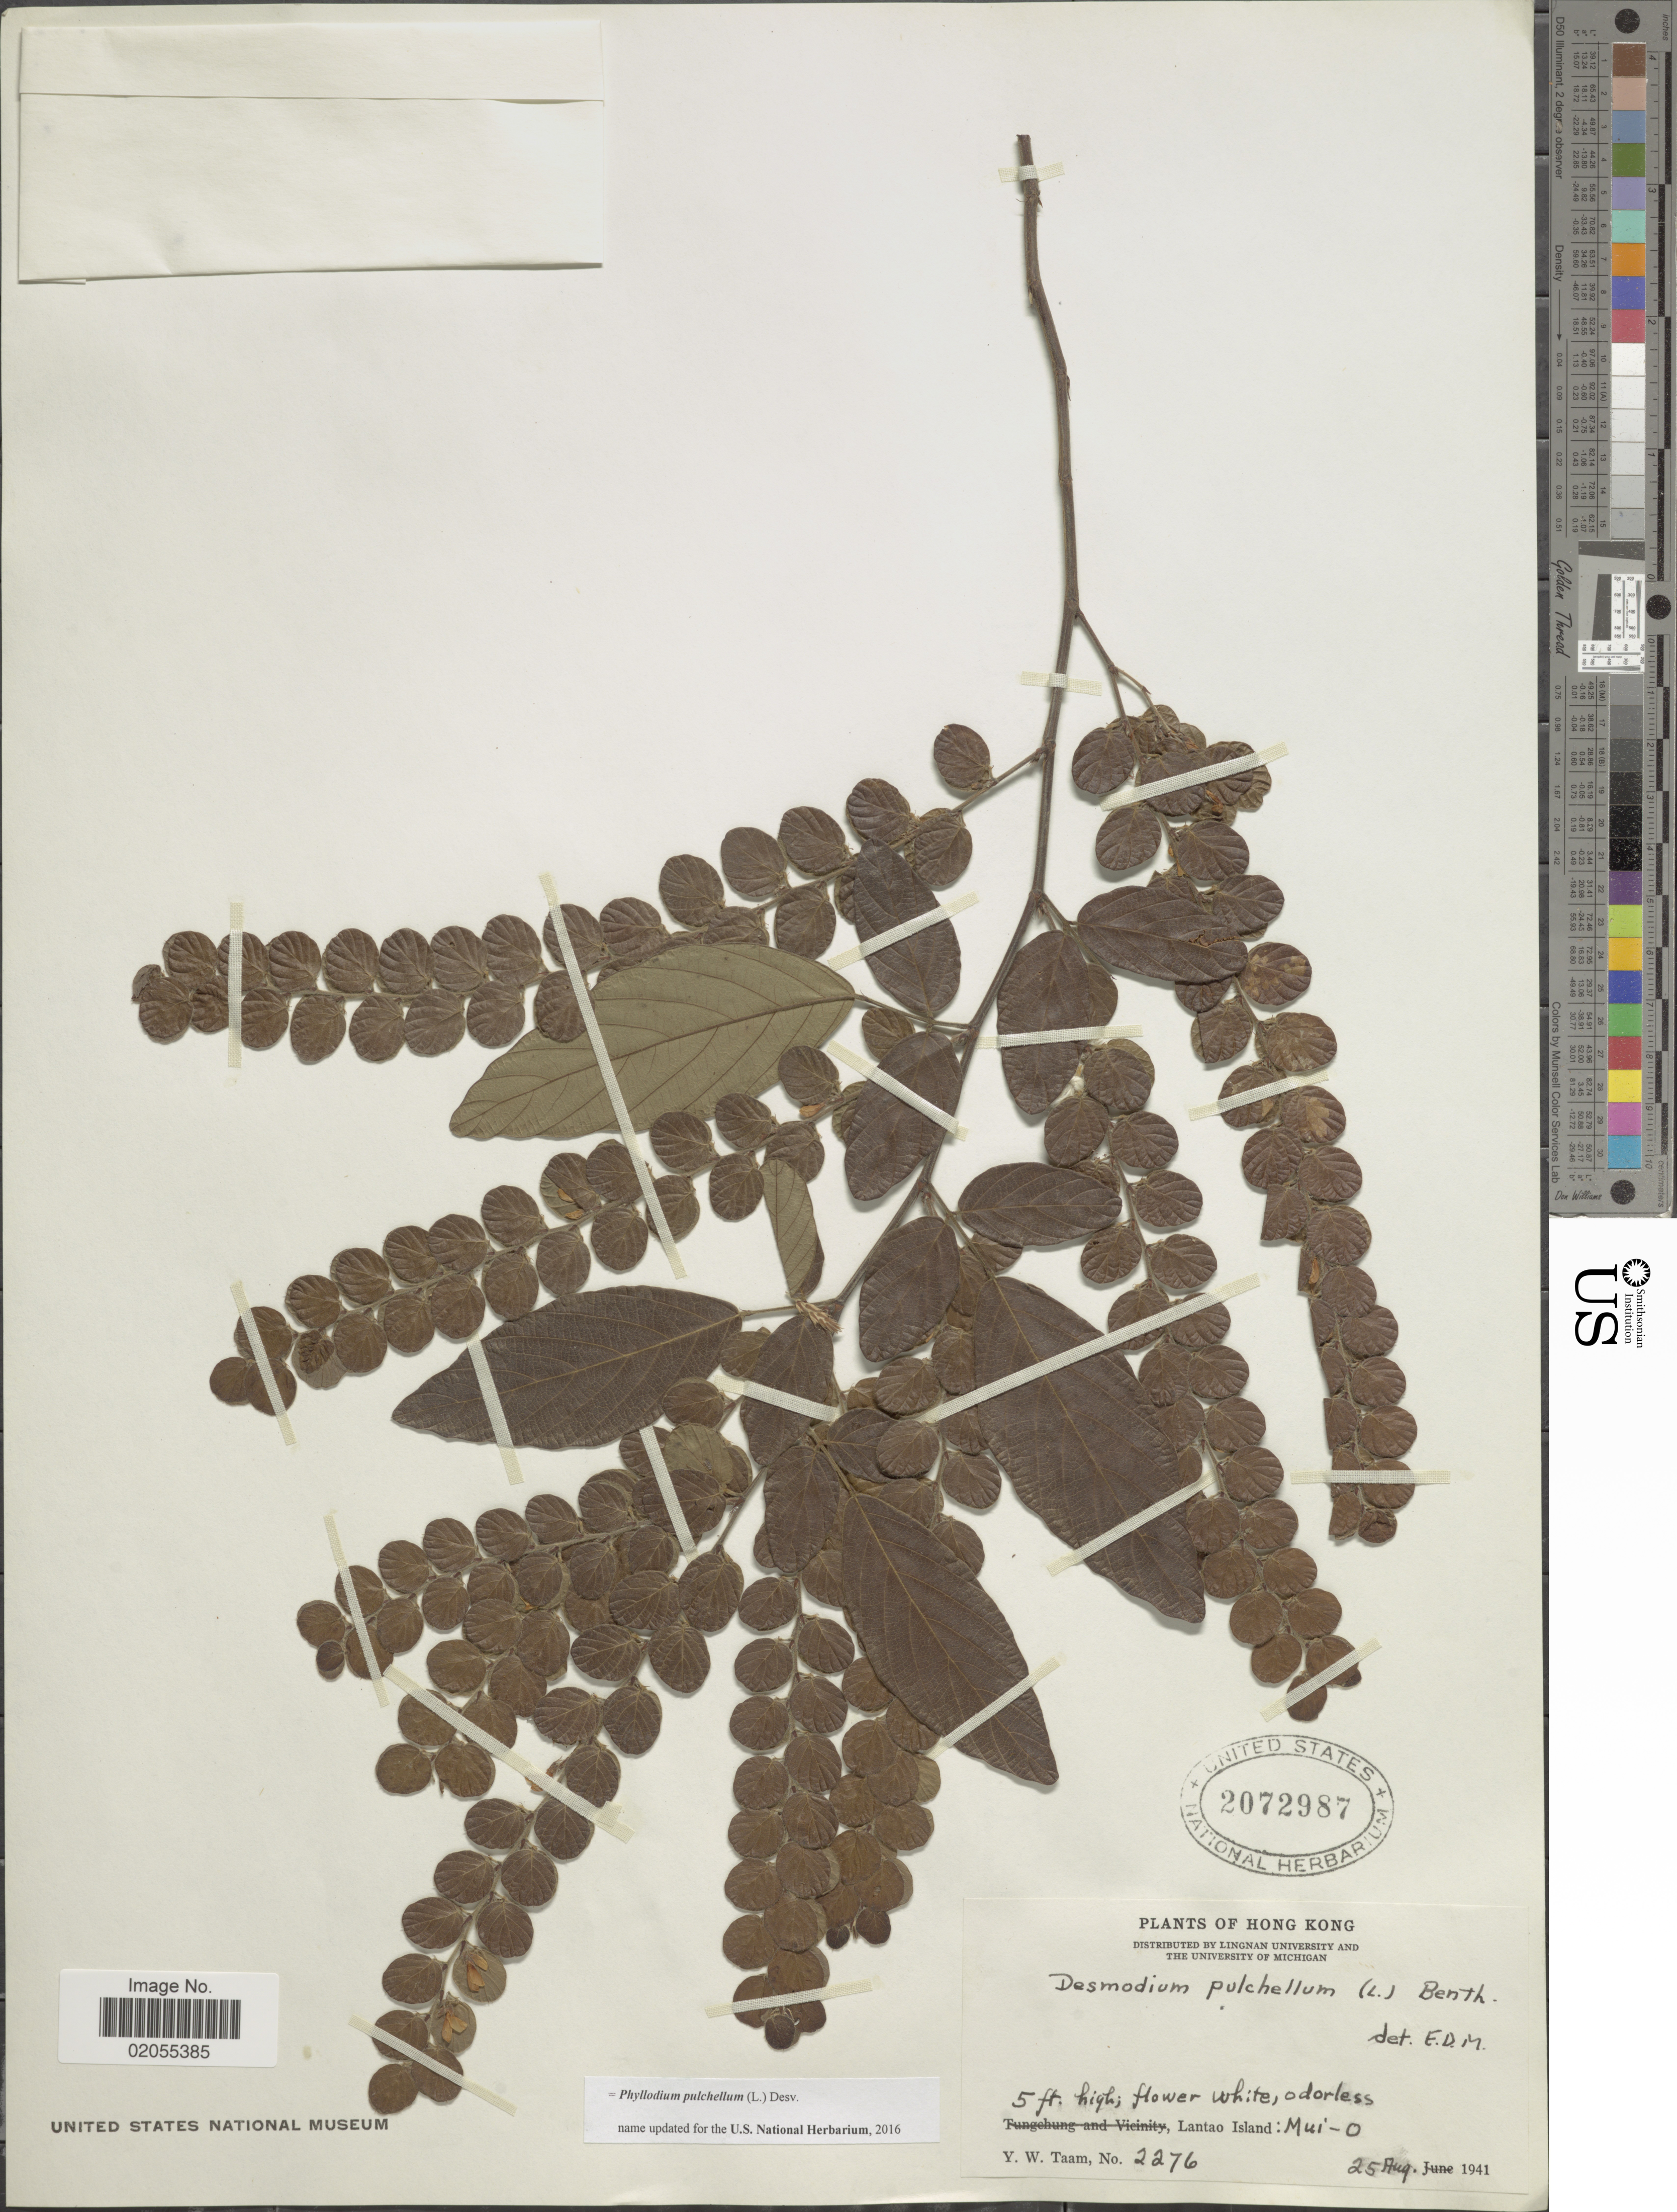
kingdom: Plantae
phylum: Tracheophyta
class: Magnoliopsida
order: Fabales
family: Fabaceae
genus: Phyllodium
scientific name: Phyllodium pulchellum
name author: (L.) Desv.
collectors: Y. W. Taam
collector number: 2276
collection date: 1941-08-25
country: China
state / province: Hong Kong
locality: Lantao Island, Mui-O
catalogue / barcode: US 2072987